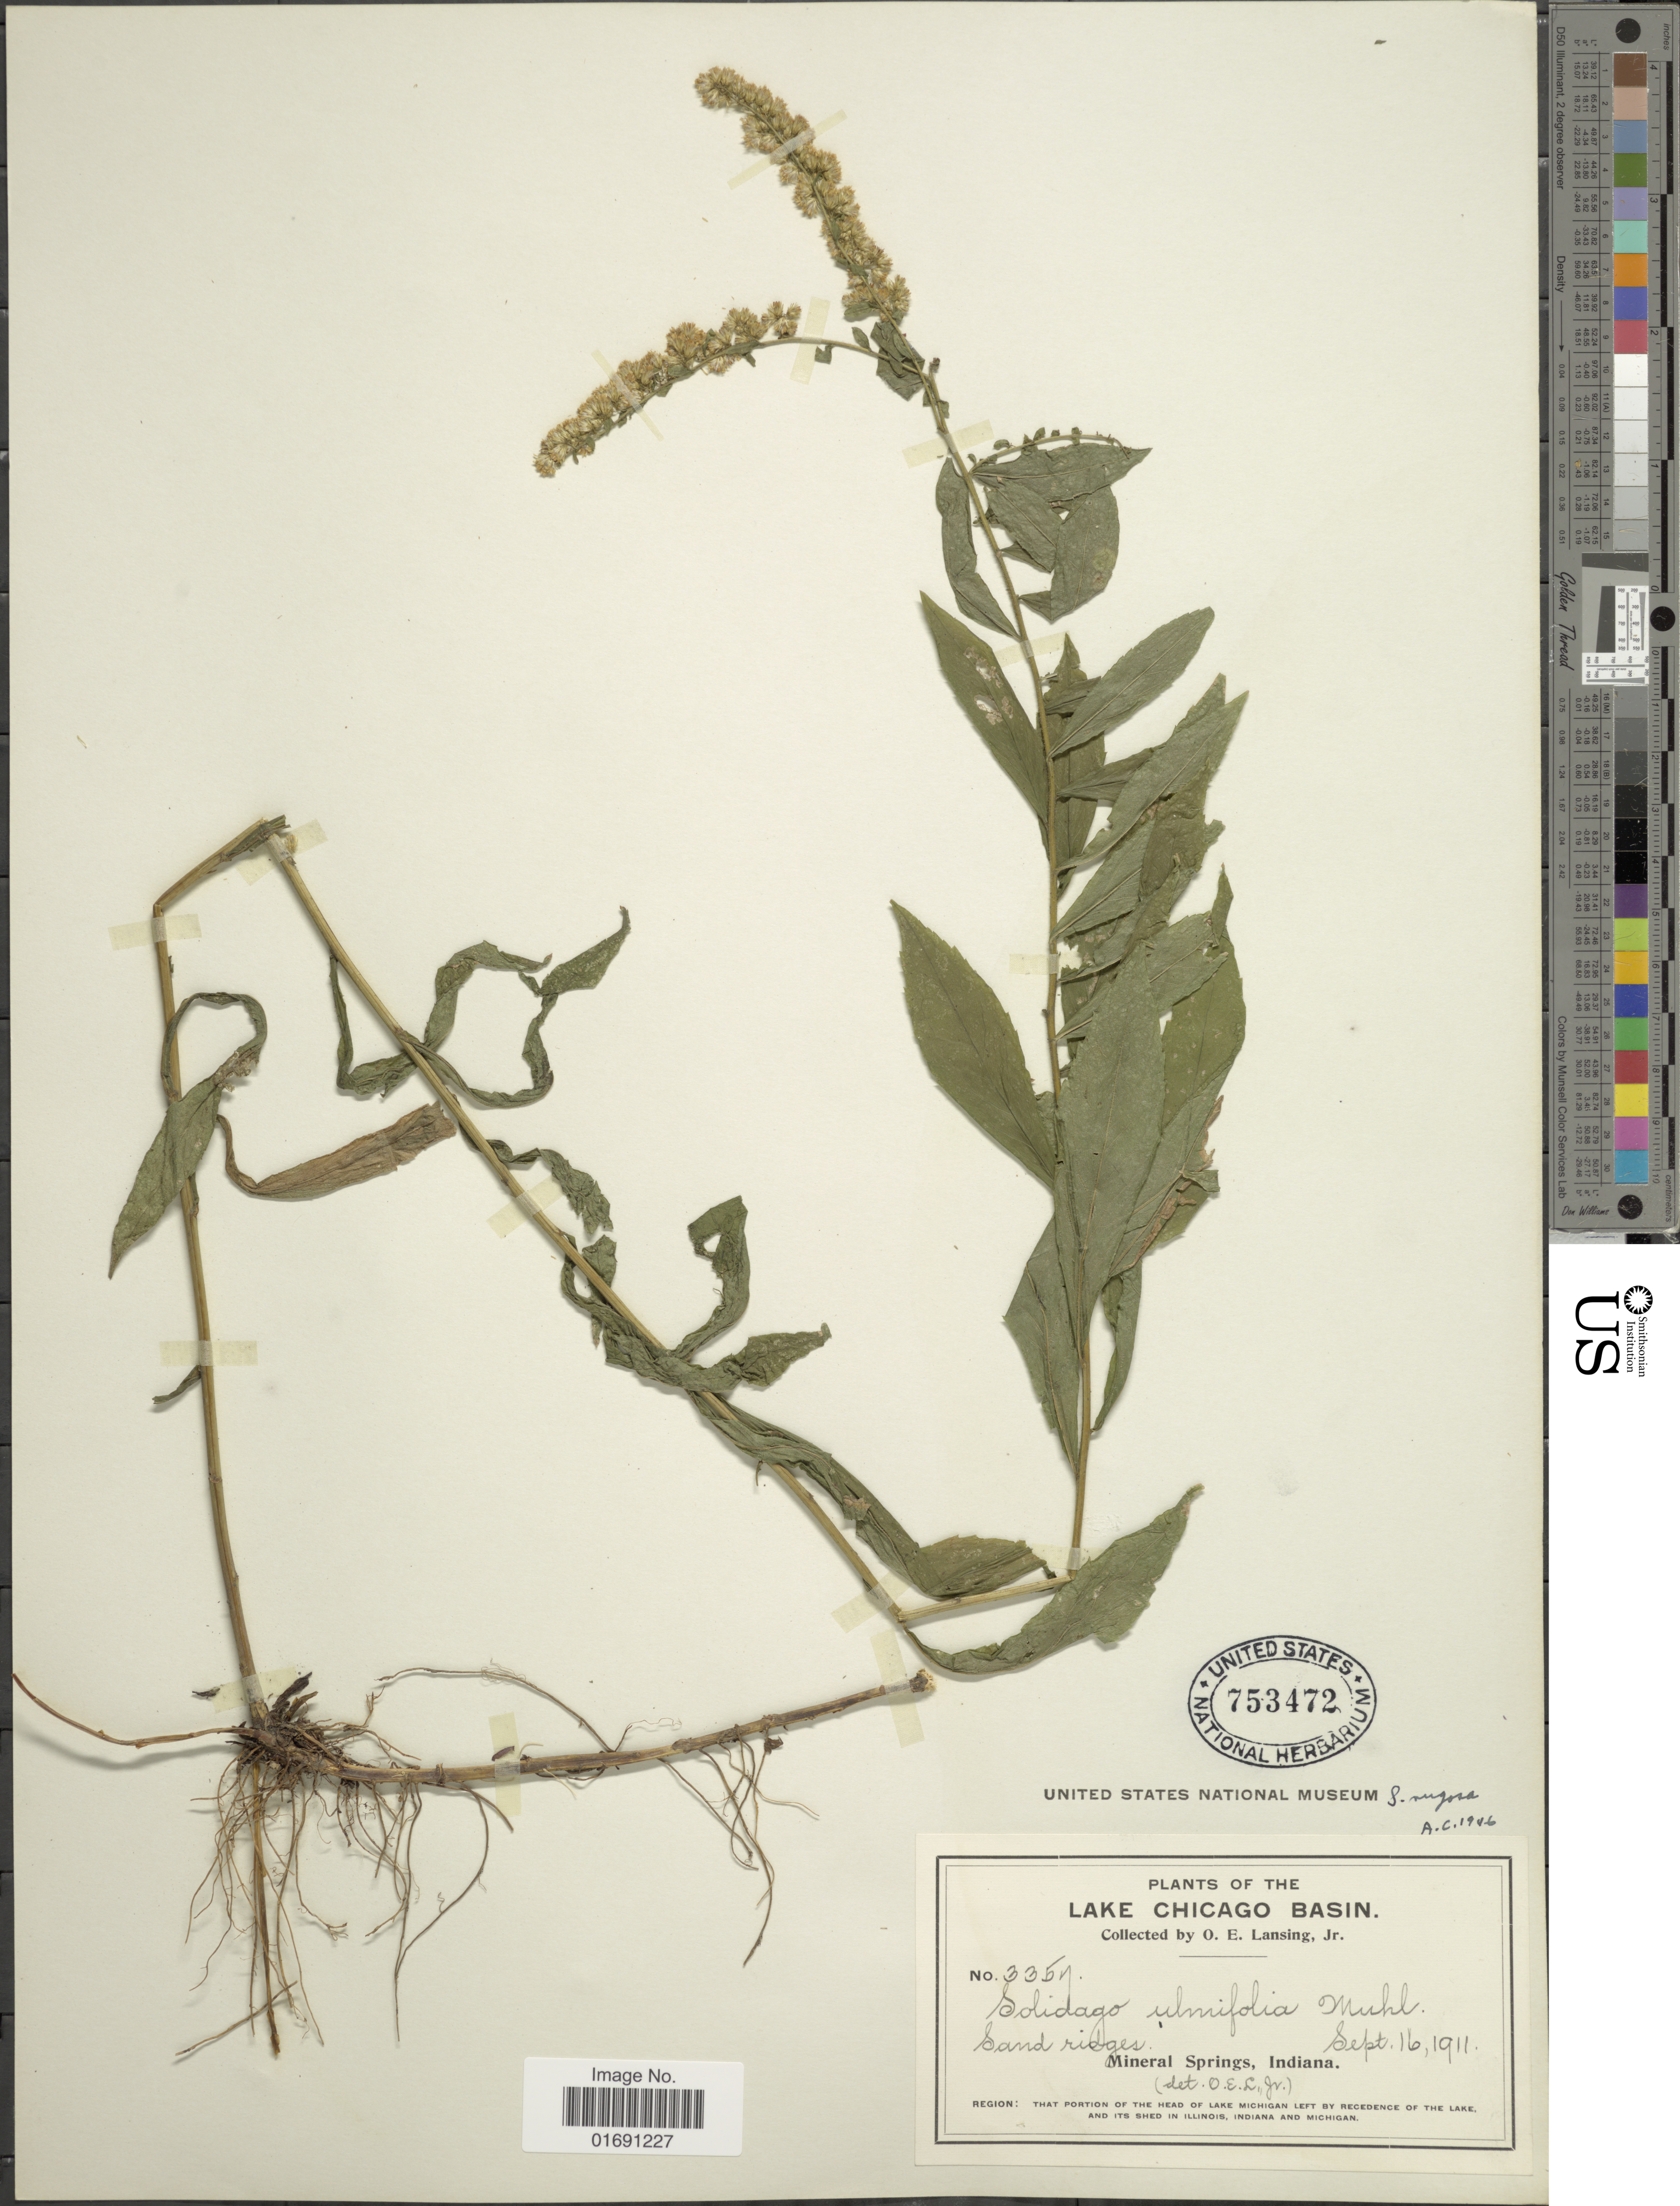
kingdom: Plantae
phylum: Tracheophyta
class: Magnoliopsida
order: Asterales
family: Asteraceae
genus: Solidago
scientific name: Solidago ulmifolia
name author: Muhl. ex Willd.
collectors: O. Lansing Jr.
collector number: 335j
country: United States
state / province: Illinois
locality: The Lake Chicago Basin, Sand ridges, Mineral Springs, Region: taht portion of the head of Lake Michigan left by recedence of the Lake and its shed in Illinois, Inidnana and Michigan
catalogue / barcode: US 753472